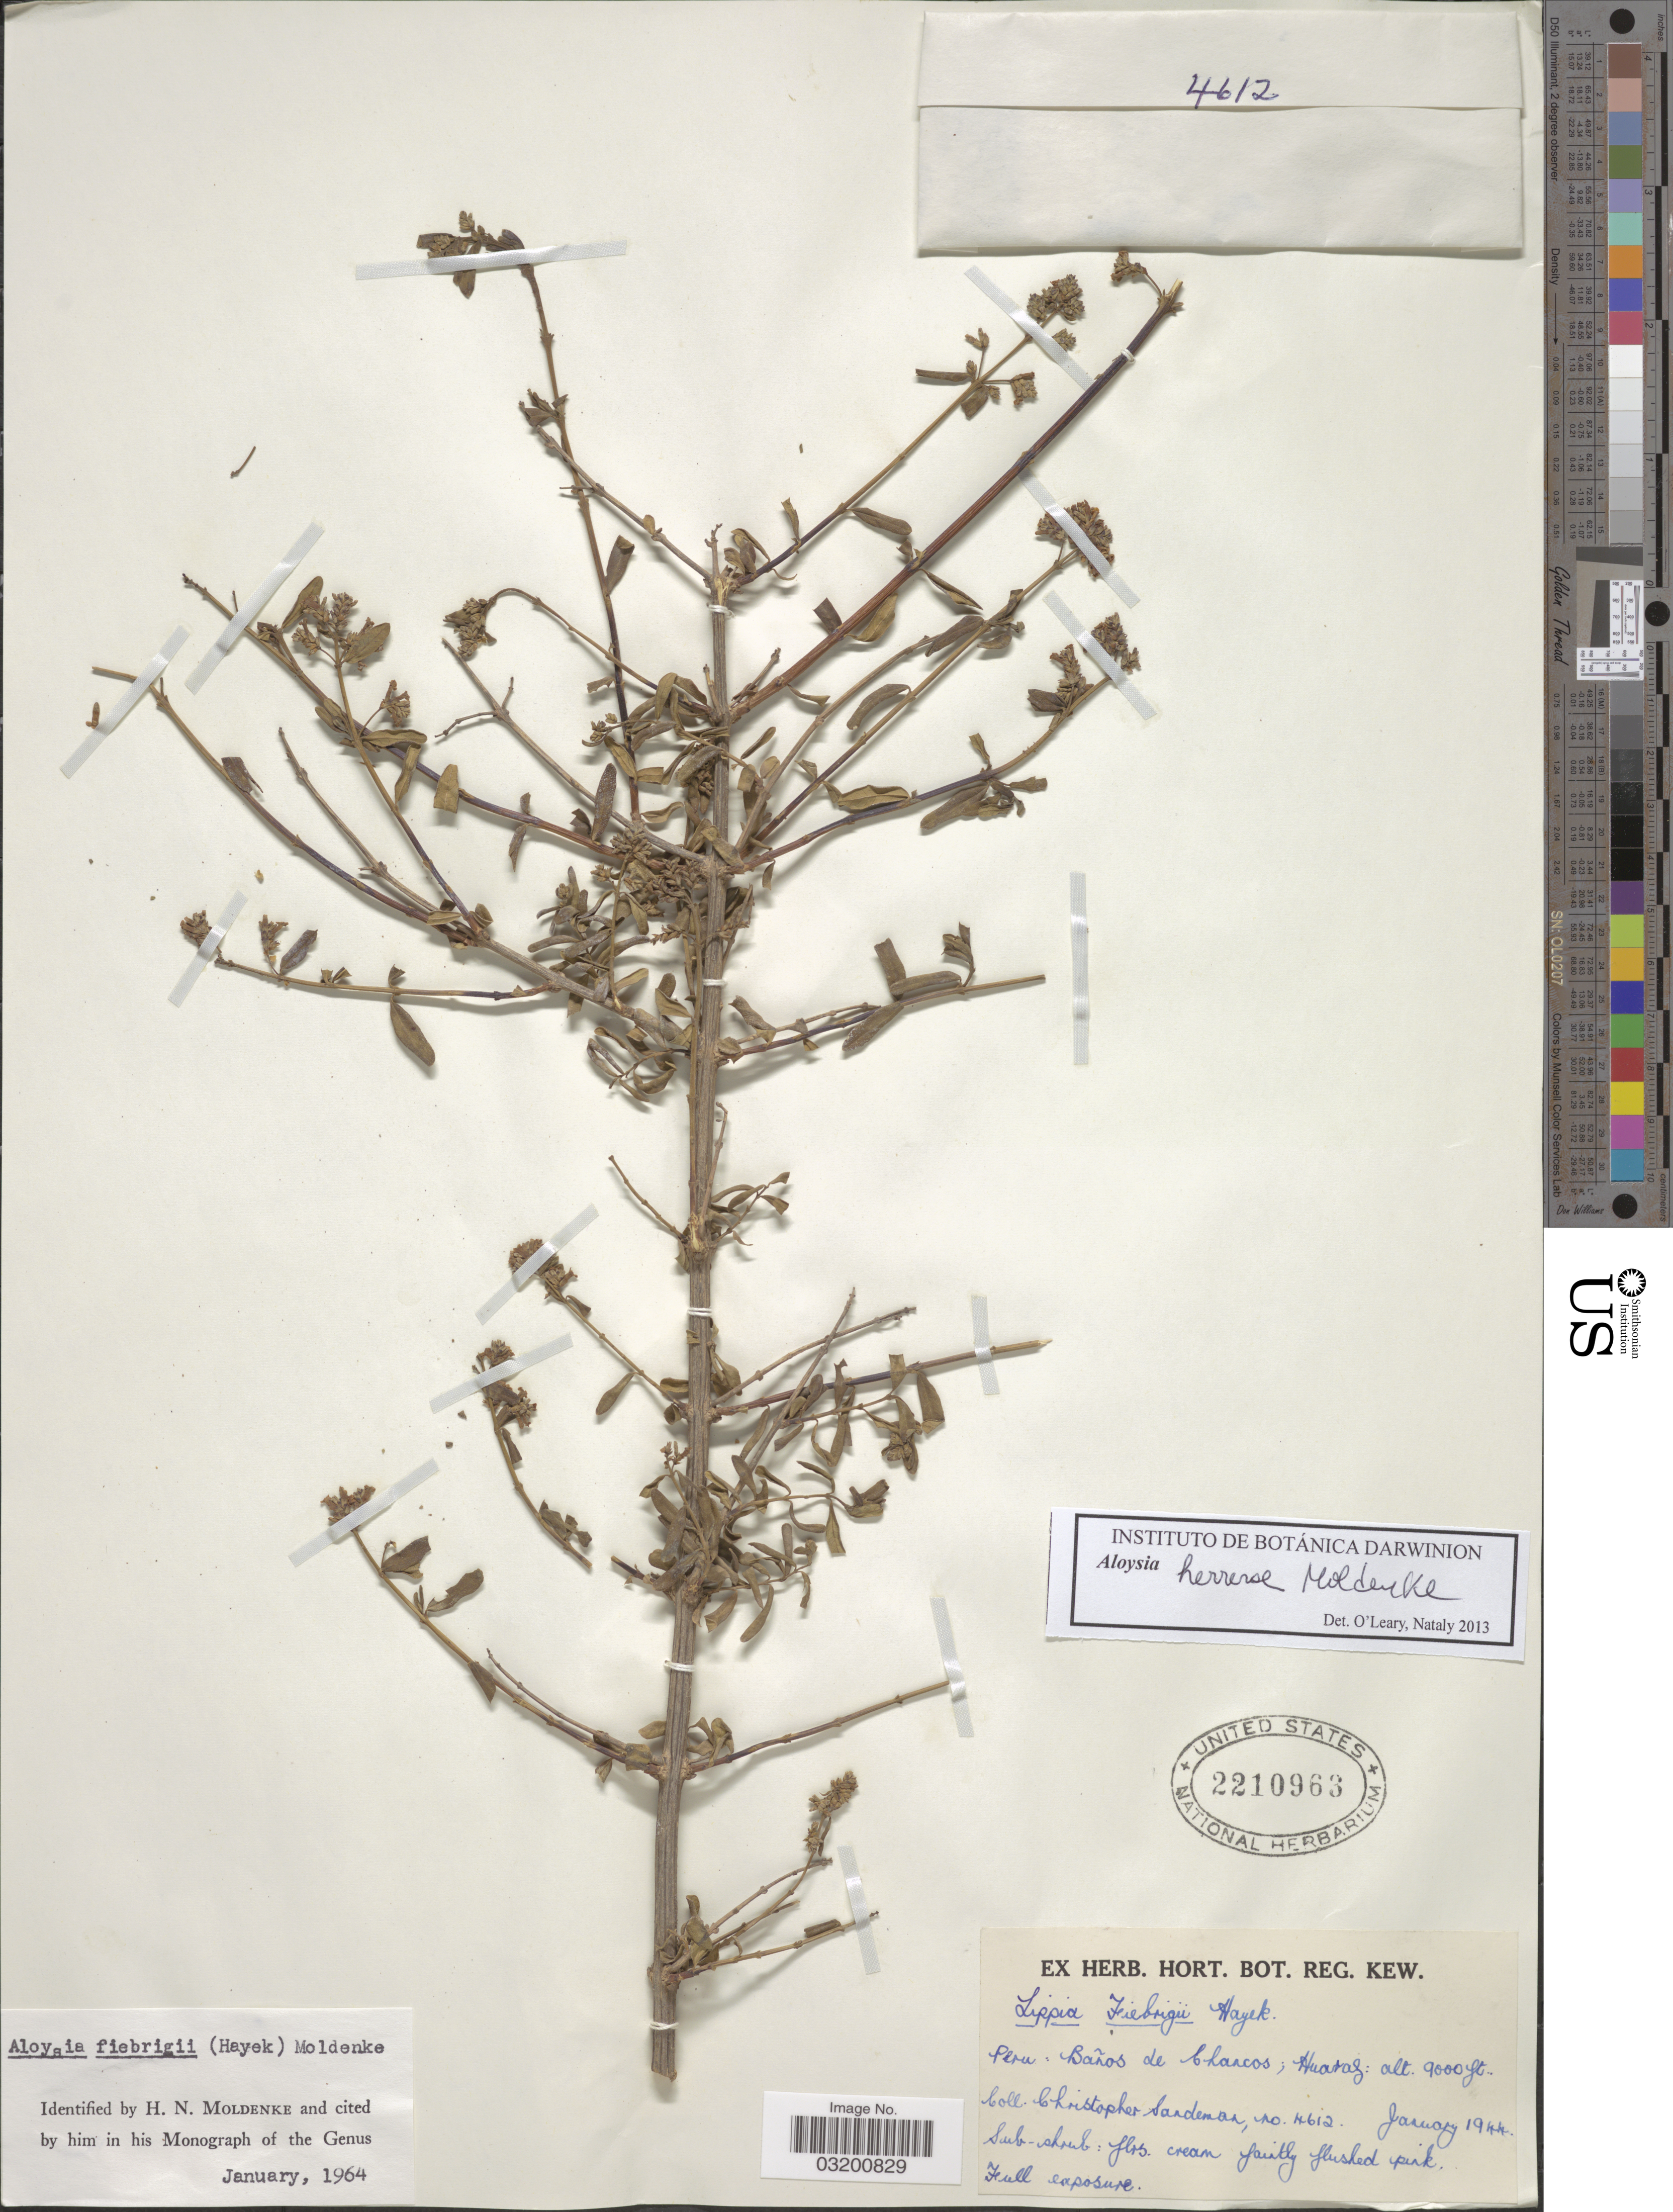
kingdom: Plantae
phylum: Tracheophyta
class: Magnoliopsida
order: Lamiales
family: Verbenaceae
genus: Aloysia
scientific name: Aloysia herrerae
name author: Moldenke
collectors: C. Sandeman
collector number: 14612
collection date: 1944-01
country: Peru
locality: Baños de Chancos: Huaraz.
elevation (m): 2743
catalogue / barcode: US 2210963